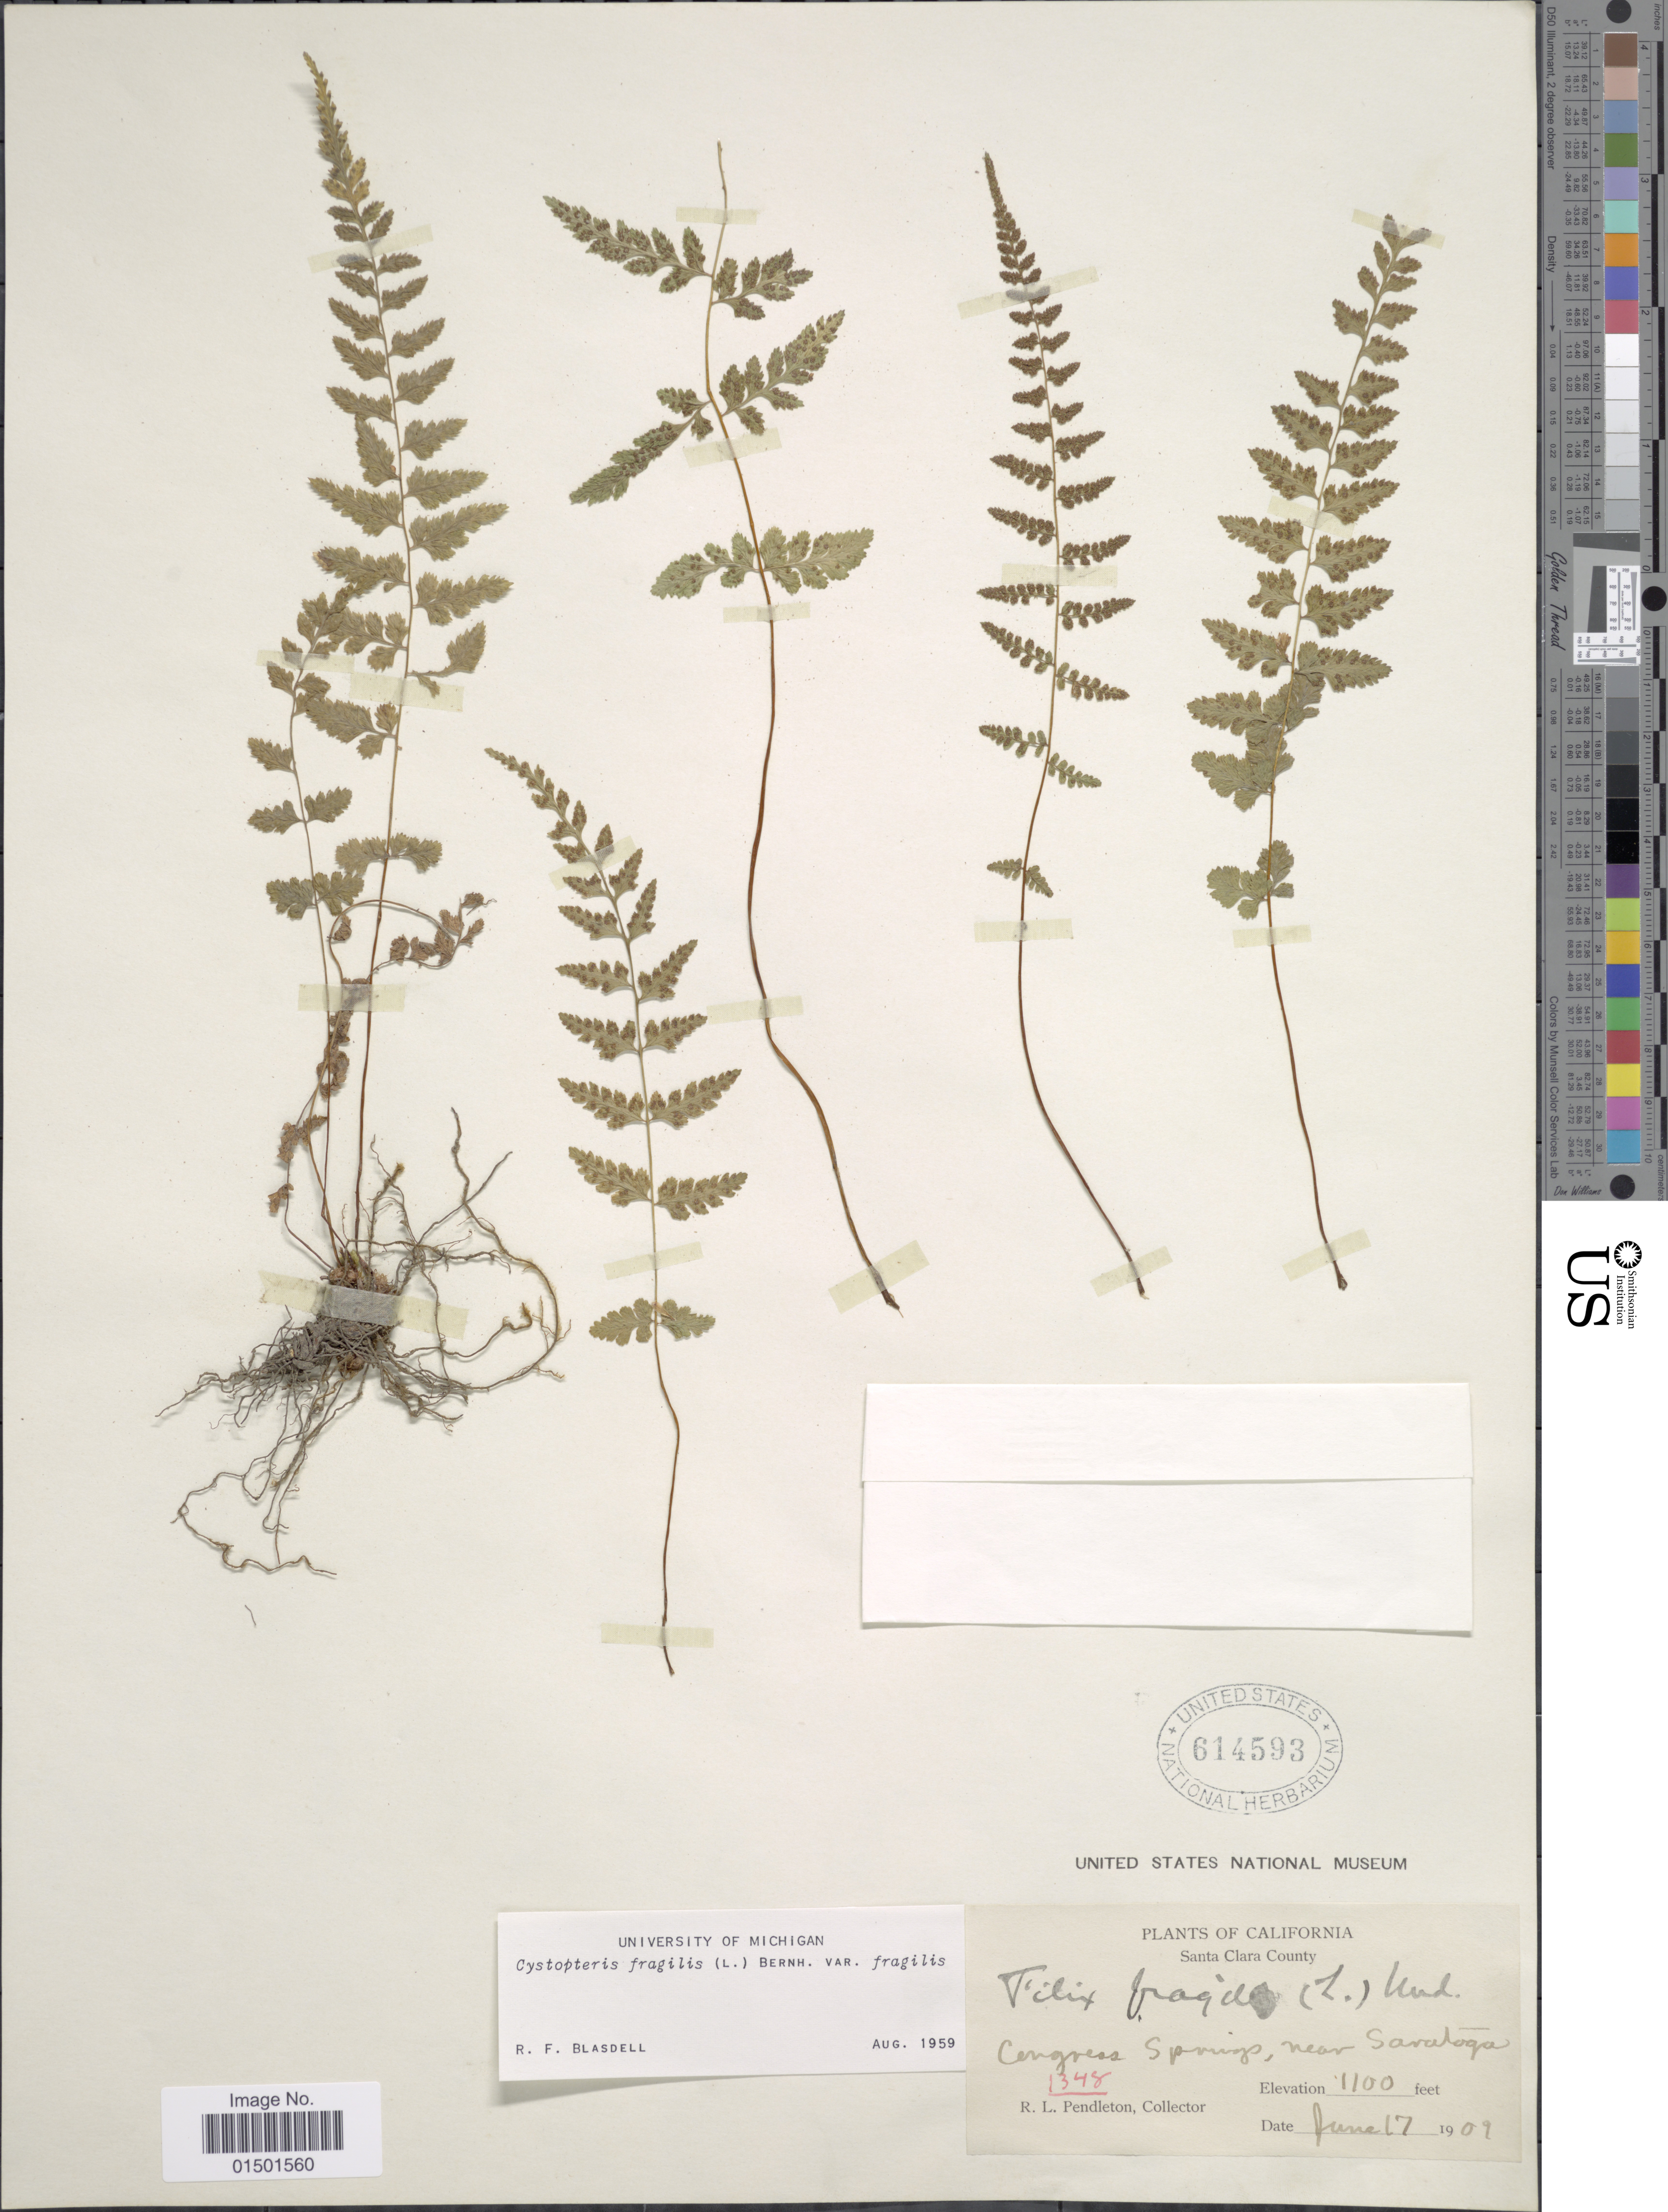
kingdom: Plantae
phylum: Tracheophyta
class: Polypodiopsida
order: Polypodiales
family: Cystopteridaceae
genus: Cystopteris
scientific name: Cystopteris fragilis var. fragilis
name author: (L.) Bernh.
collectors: R. Pendleton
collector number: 1348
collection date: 1909-06-17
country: United States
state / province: California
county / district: Santa Clara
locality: Santa Clara County. Congress Springs, near Saratoga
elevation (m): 335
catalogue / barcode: US 614593